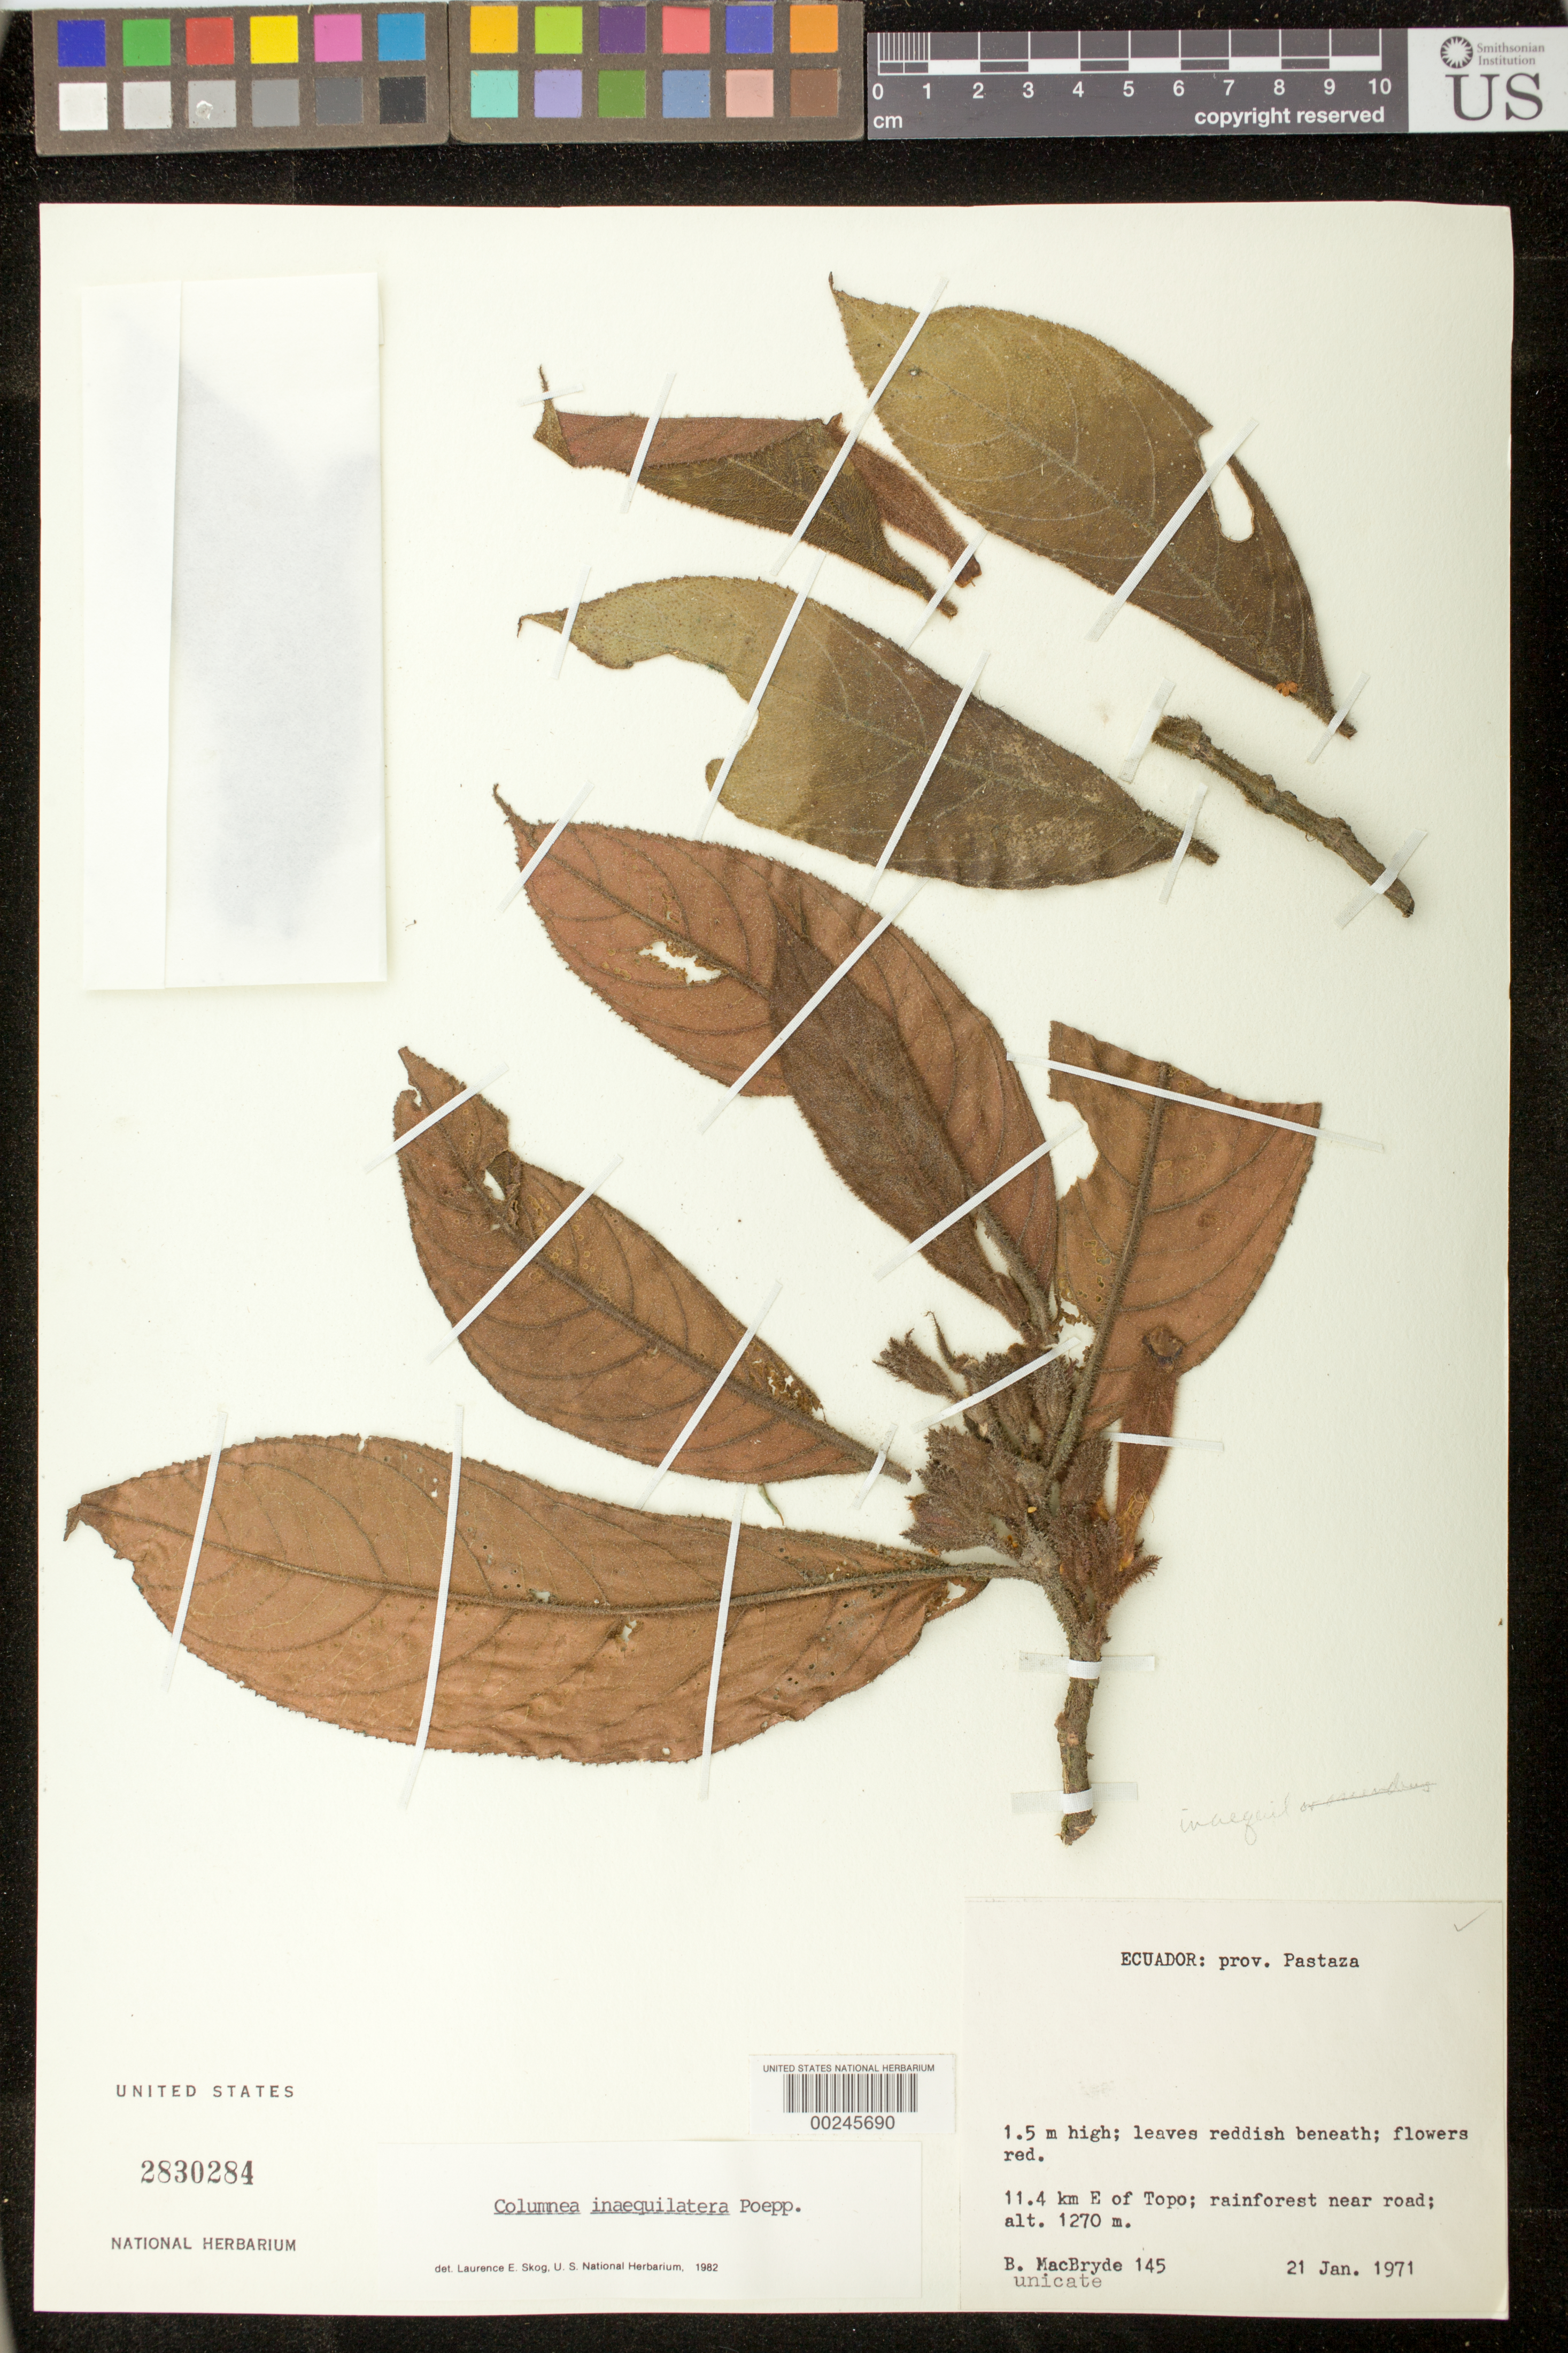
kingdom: Plantae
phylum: Tracheophyta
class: Magnoliopsida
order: Lamiales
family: Gesneriaceae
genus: Columnea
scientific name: Columnea inaequilatera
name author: Poepp.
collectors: B. MacBryde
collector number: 145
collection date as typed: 21 Jan 1971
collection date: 1971-01-21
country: Ecuador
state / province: Pastaza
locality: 11.4 km E of Topo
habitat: Rainforest near road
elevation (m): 1270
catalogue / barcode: US 2830284